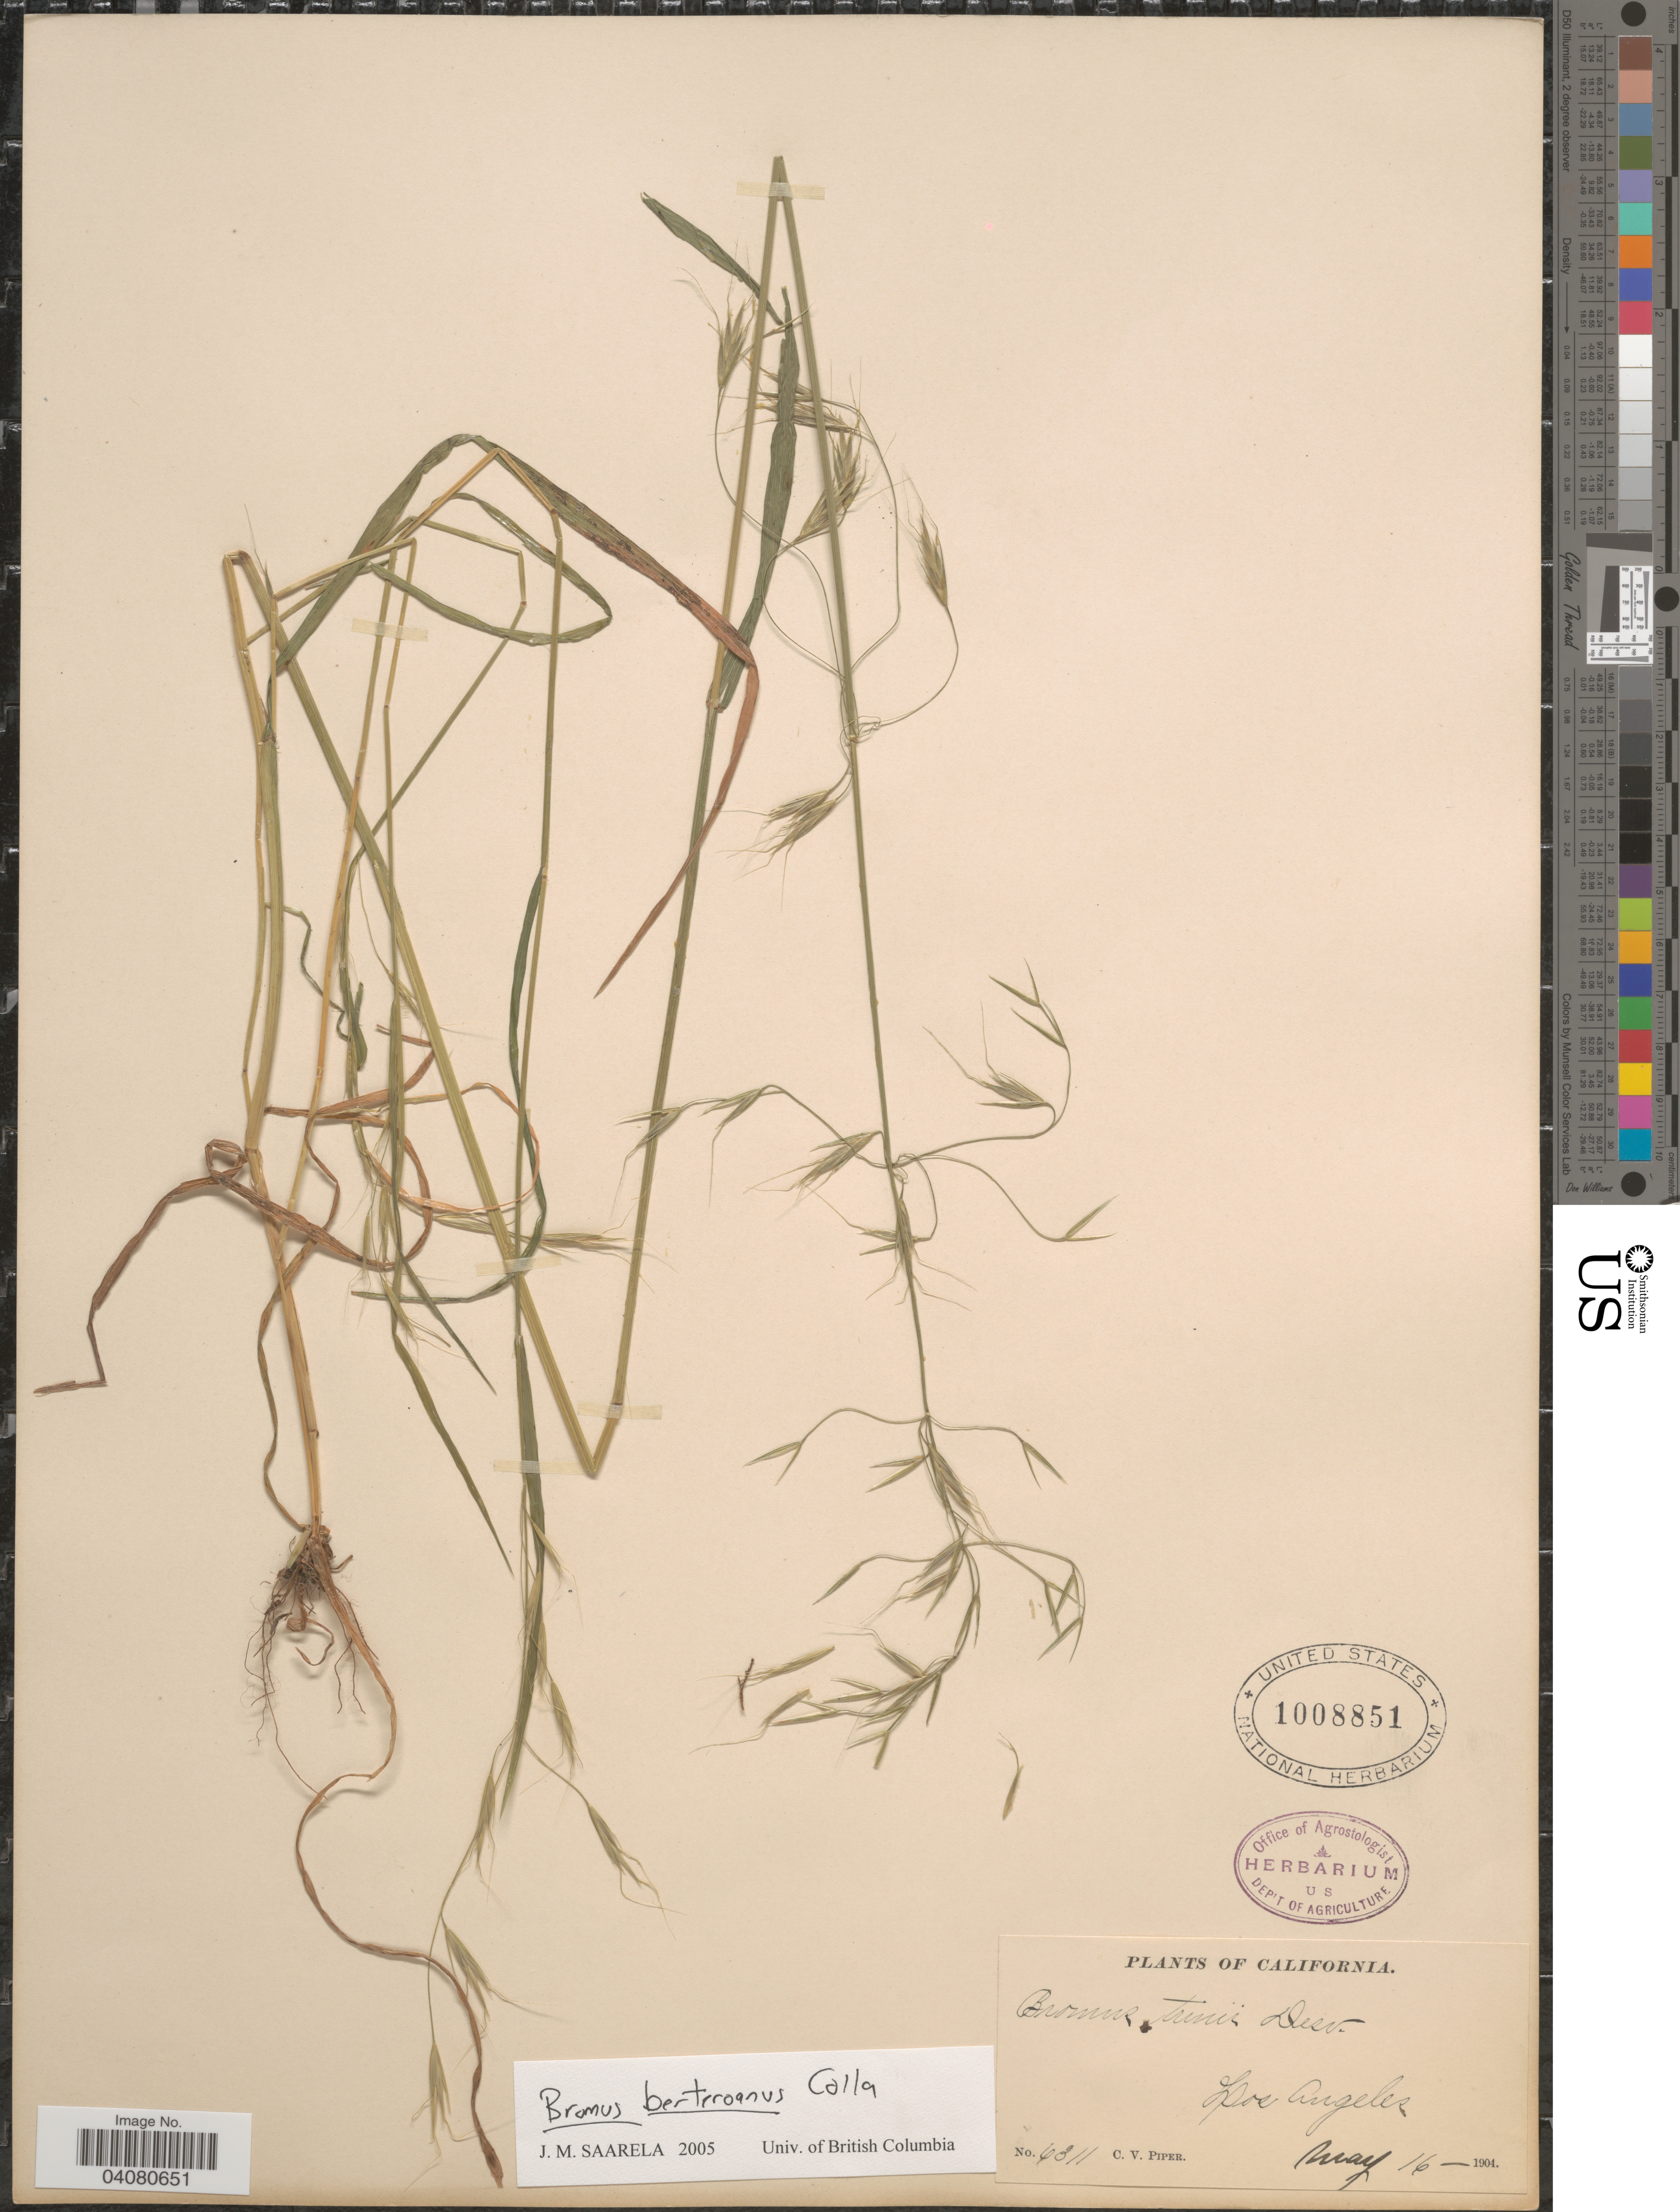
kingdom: Plantae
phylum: Tracheophyta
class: Liliopsida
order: Poales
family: Poaceae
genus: Bromus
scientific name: Bromus berteroanus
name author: Colla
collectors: C. V. Piper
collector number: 6311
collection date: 1904-05-16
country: United States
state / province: California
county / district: Los Angeles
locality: Los Angeles.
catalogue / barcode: US 1008851